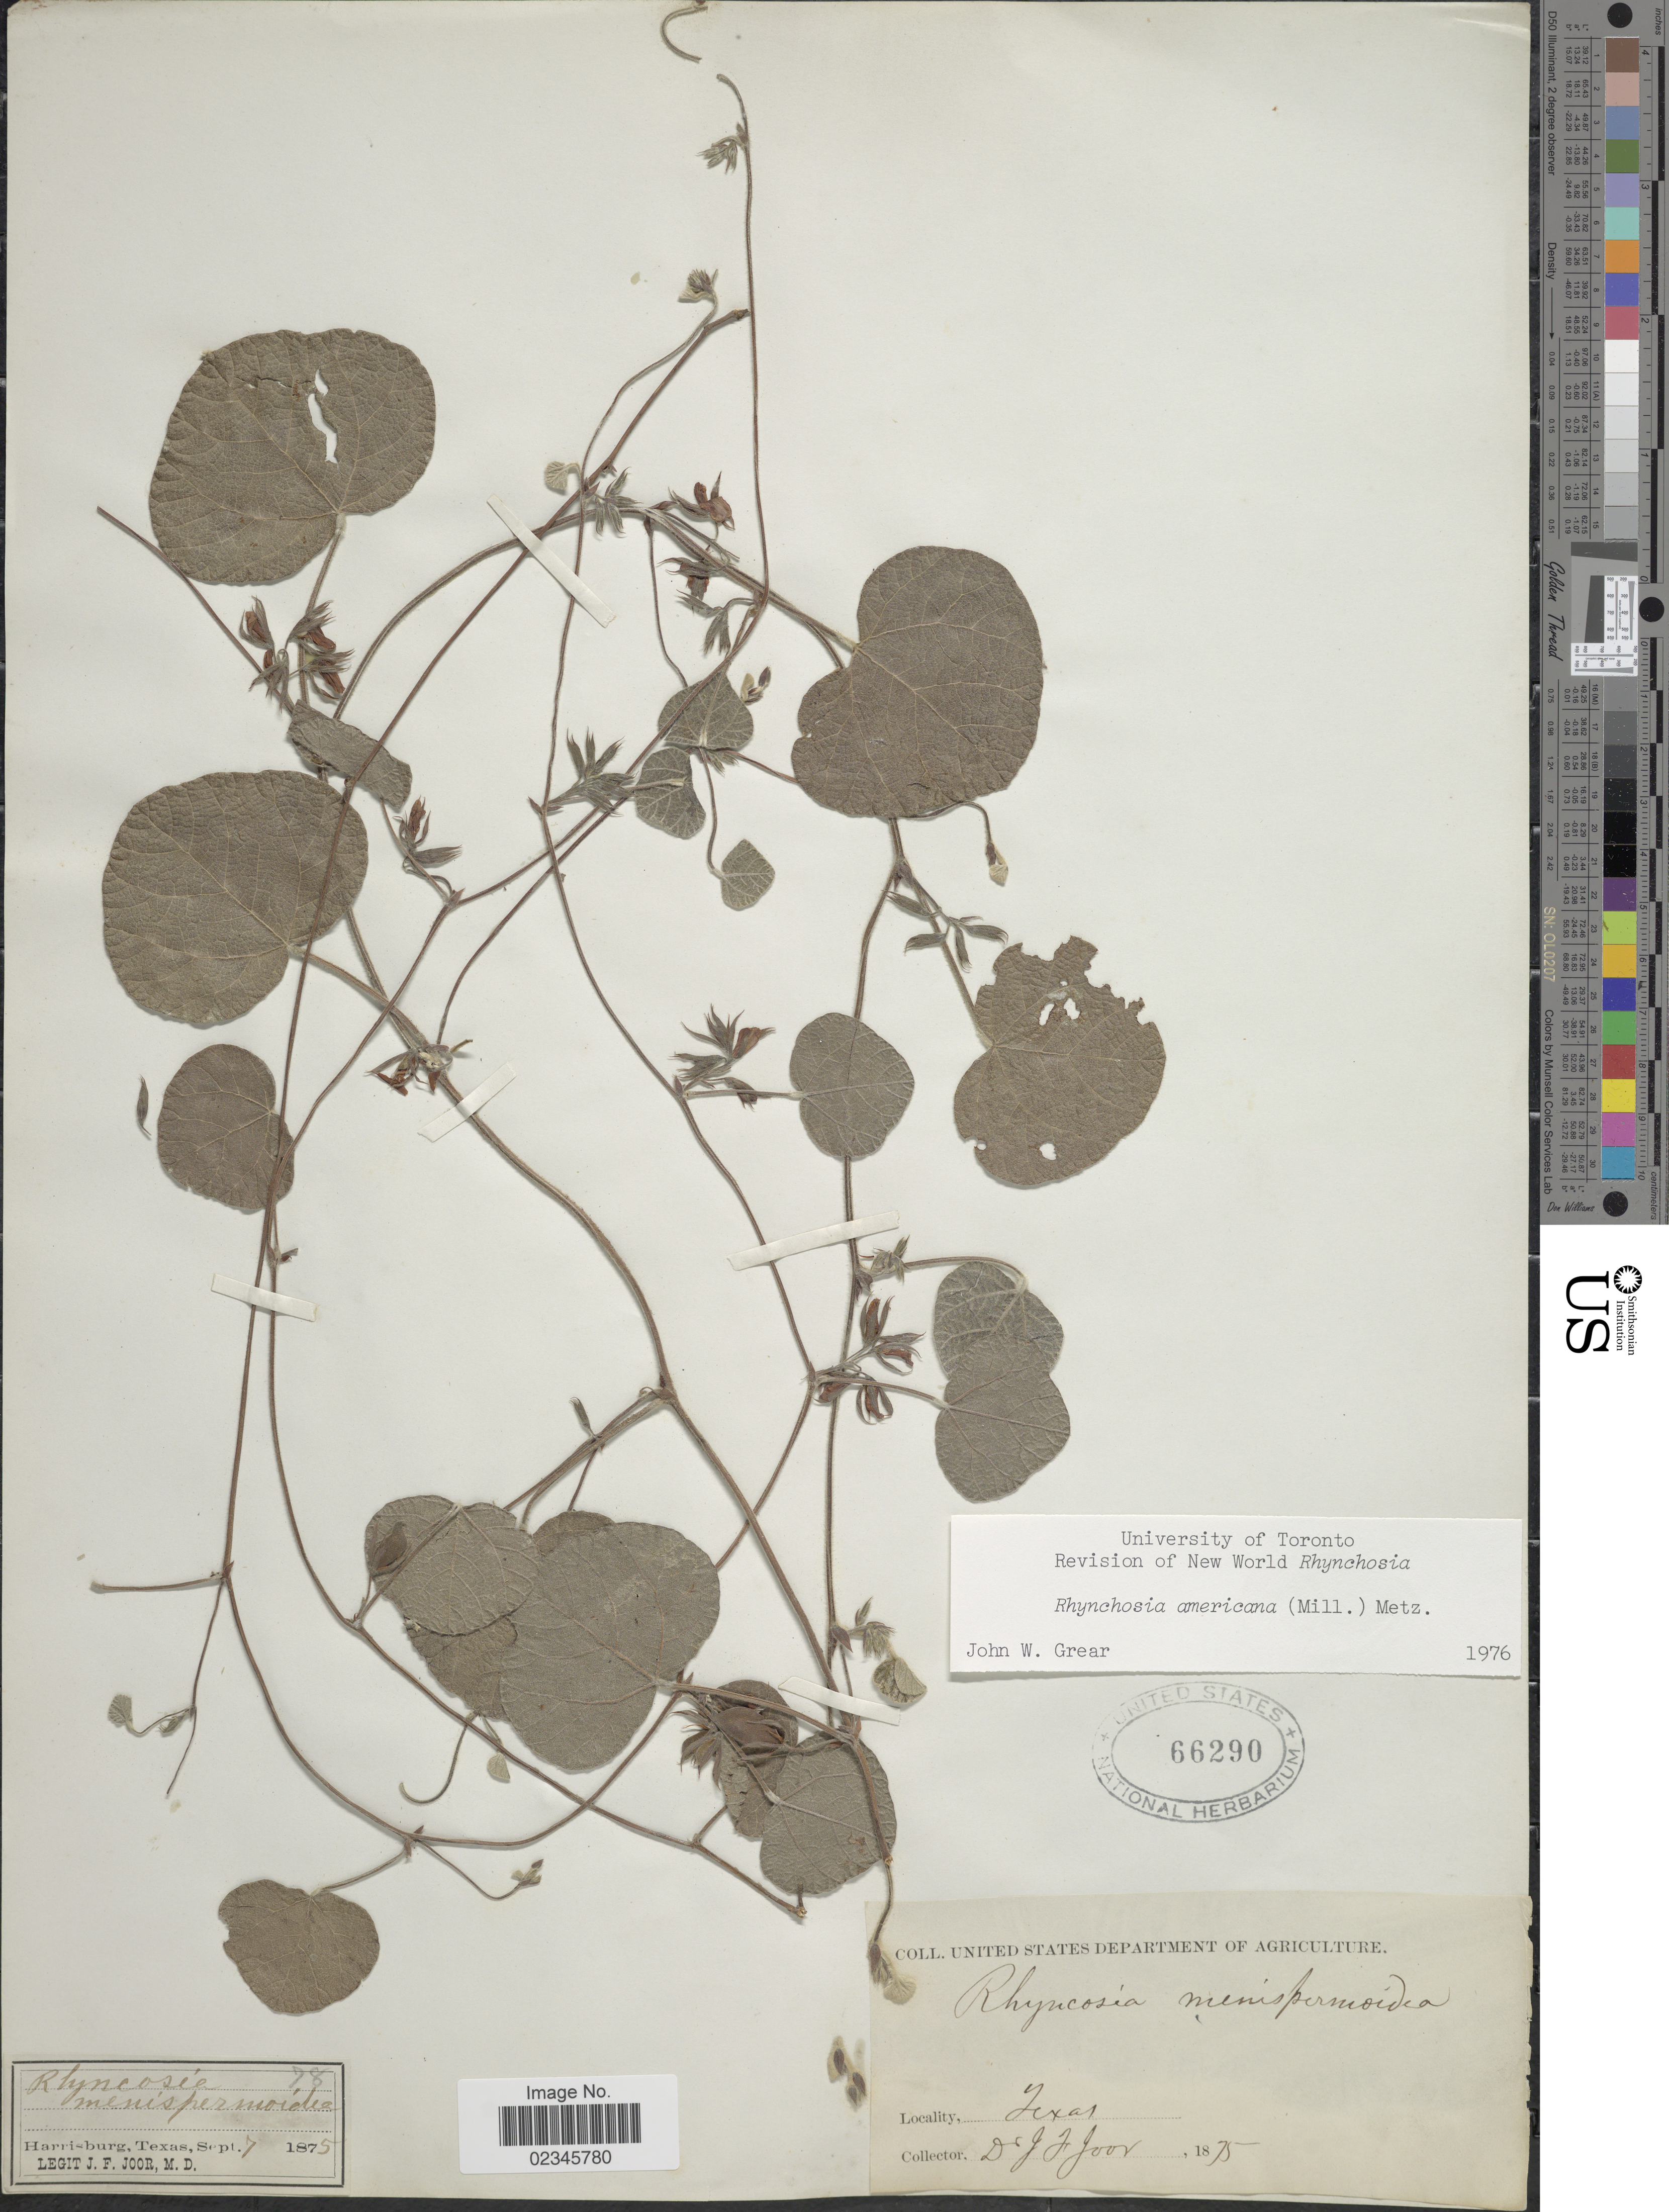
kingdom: Plantae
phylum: Tracheophyta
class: Magnoliopsida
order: Fabales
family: Fabaceae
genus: Rhynchosia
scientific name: Rhynchosia americana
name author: (Mill.) Metz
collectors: J. F. Joor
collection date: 1875-09-07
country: United States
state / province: Texas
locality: Harrisburg.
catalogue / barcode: US 66290